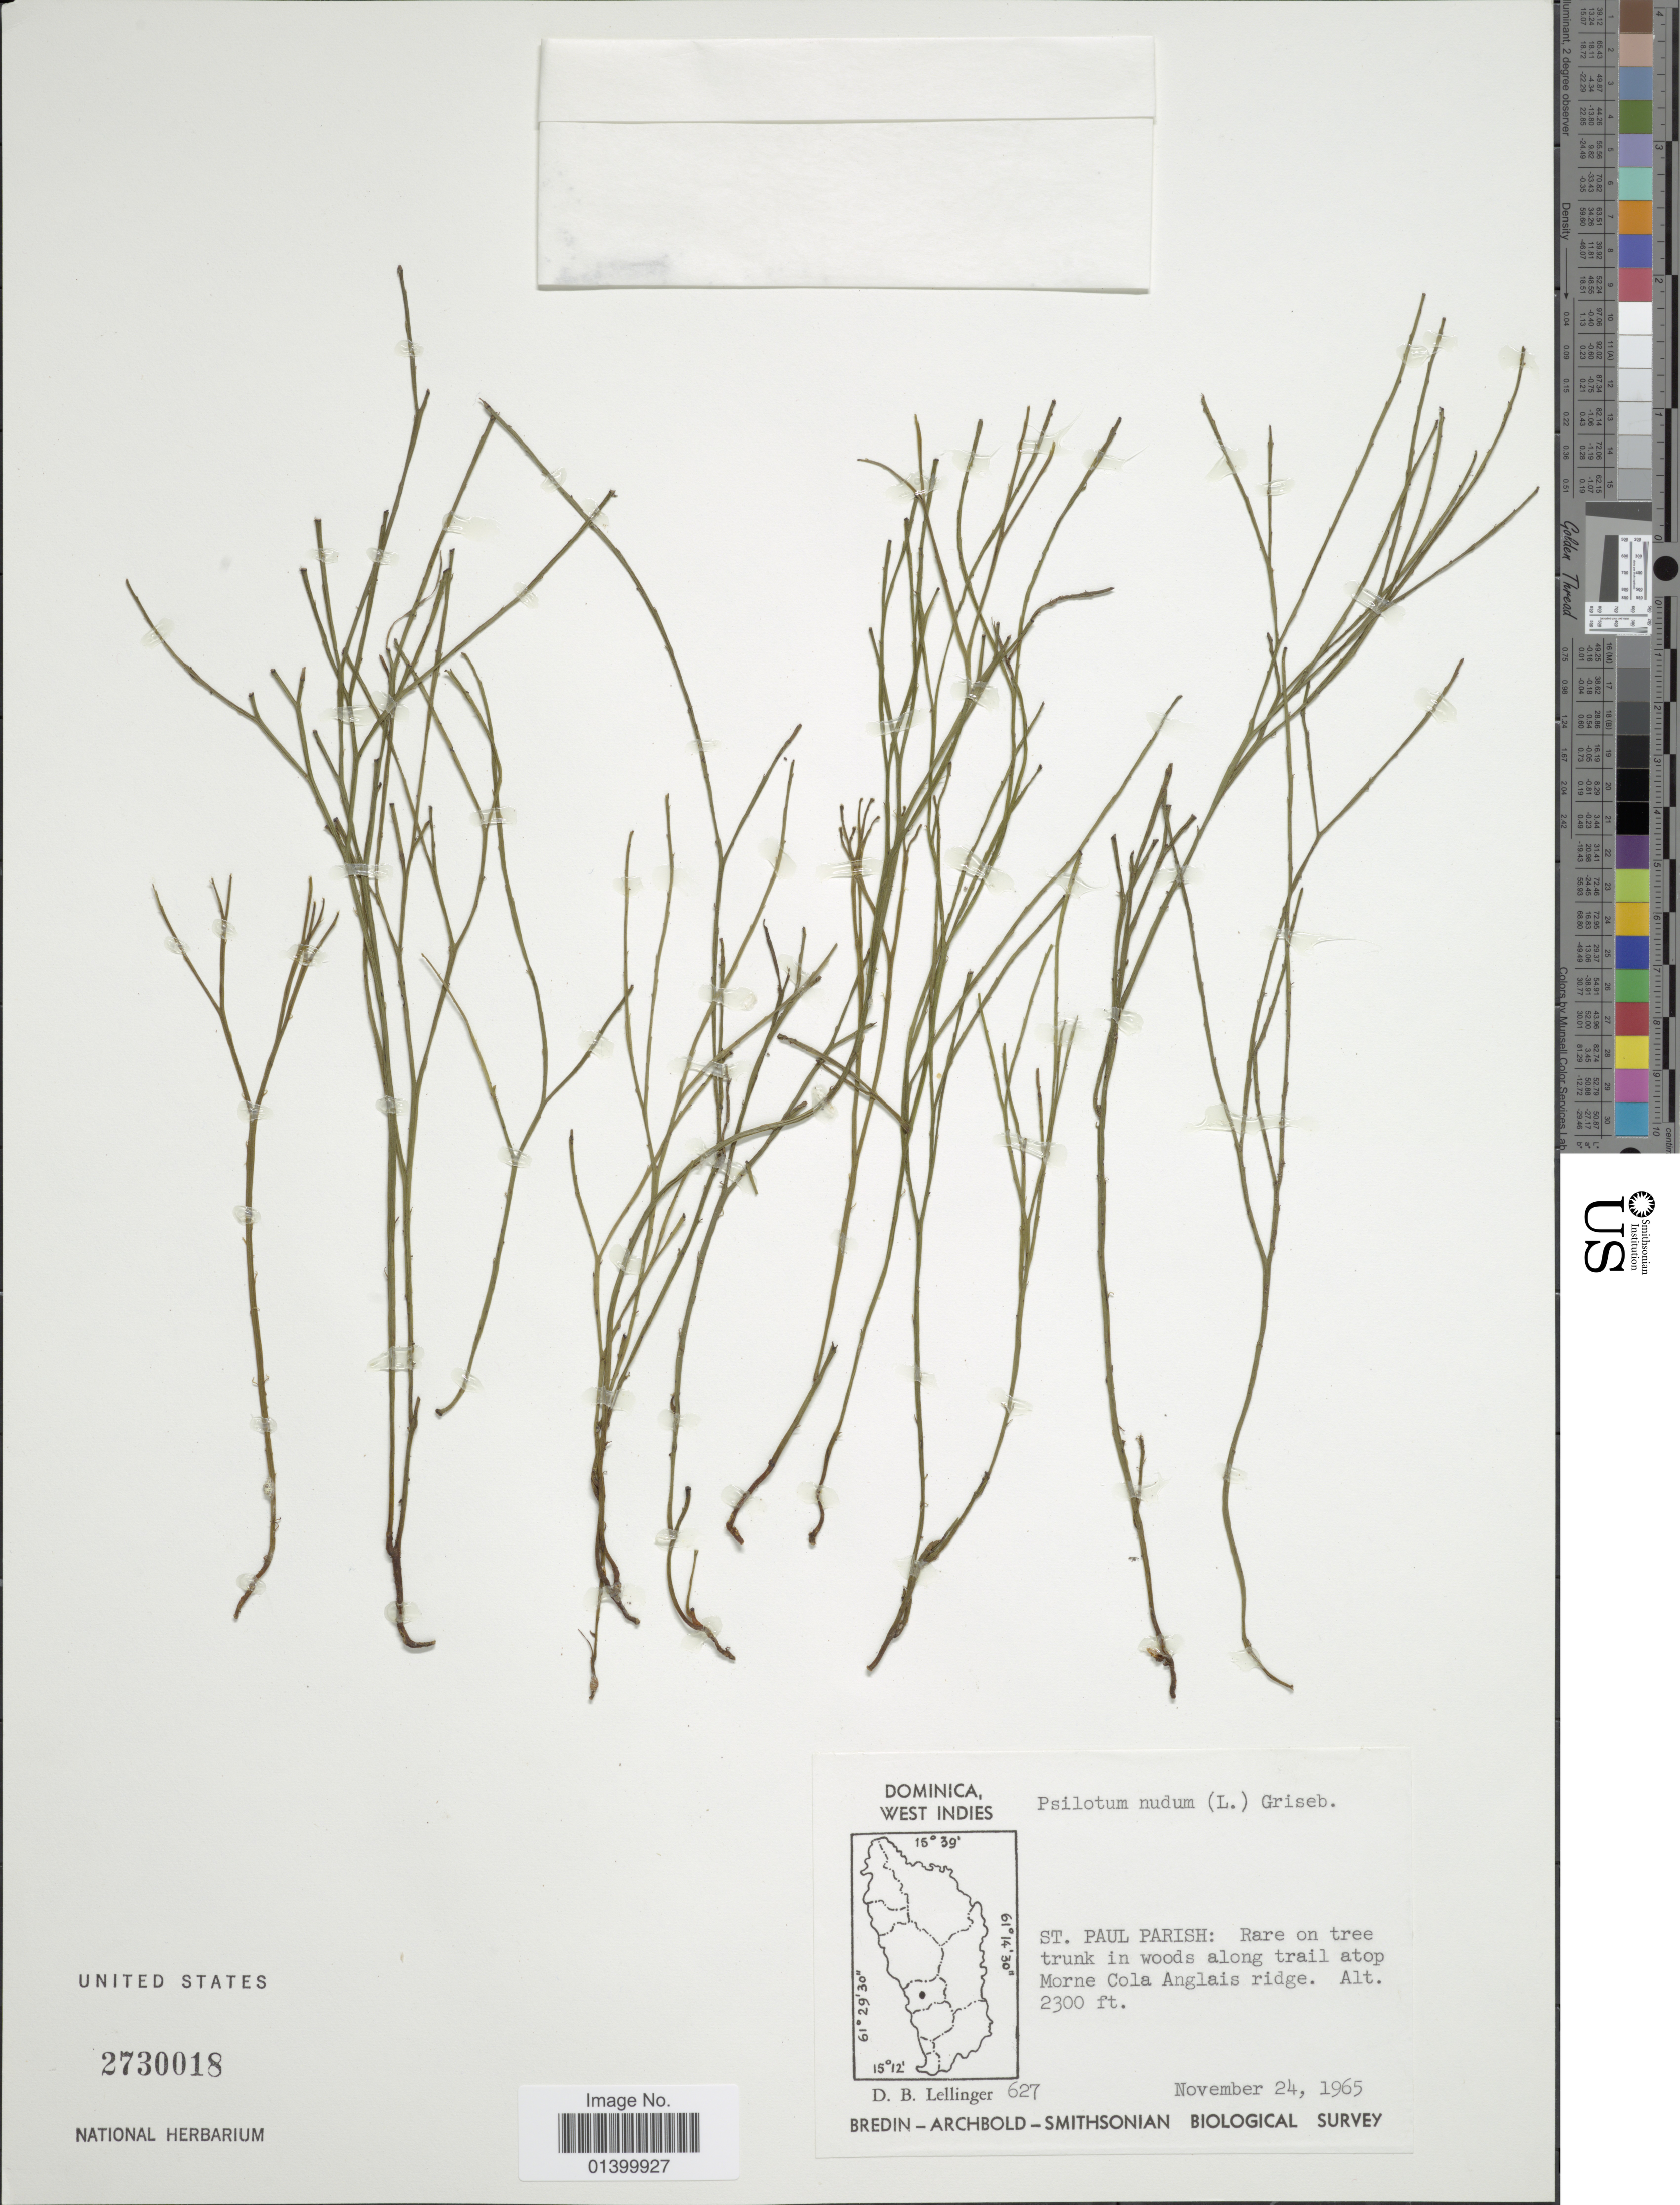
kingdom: Plantae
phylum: Tracheophyta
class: Polypodiopsida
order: Psilotales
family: Psilotaceae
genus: Psilotum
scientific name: Psilotum nudum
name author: (L.) P. Beauv.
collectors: D. B. Lellinger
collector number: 627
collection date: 1965-11-24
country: Dominica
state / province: St. Paul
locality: West Indies. St. Paul Parish: Rare on tree trunk in woods along trail atop Morne Cola Anglais ridge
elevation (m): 701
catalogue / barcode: US 2730018